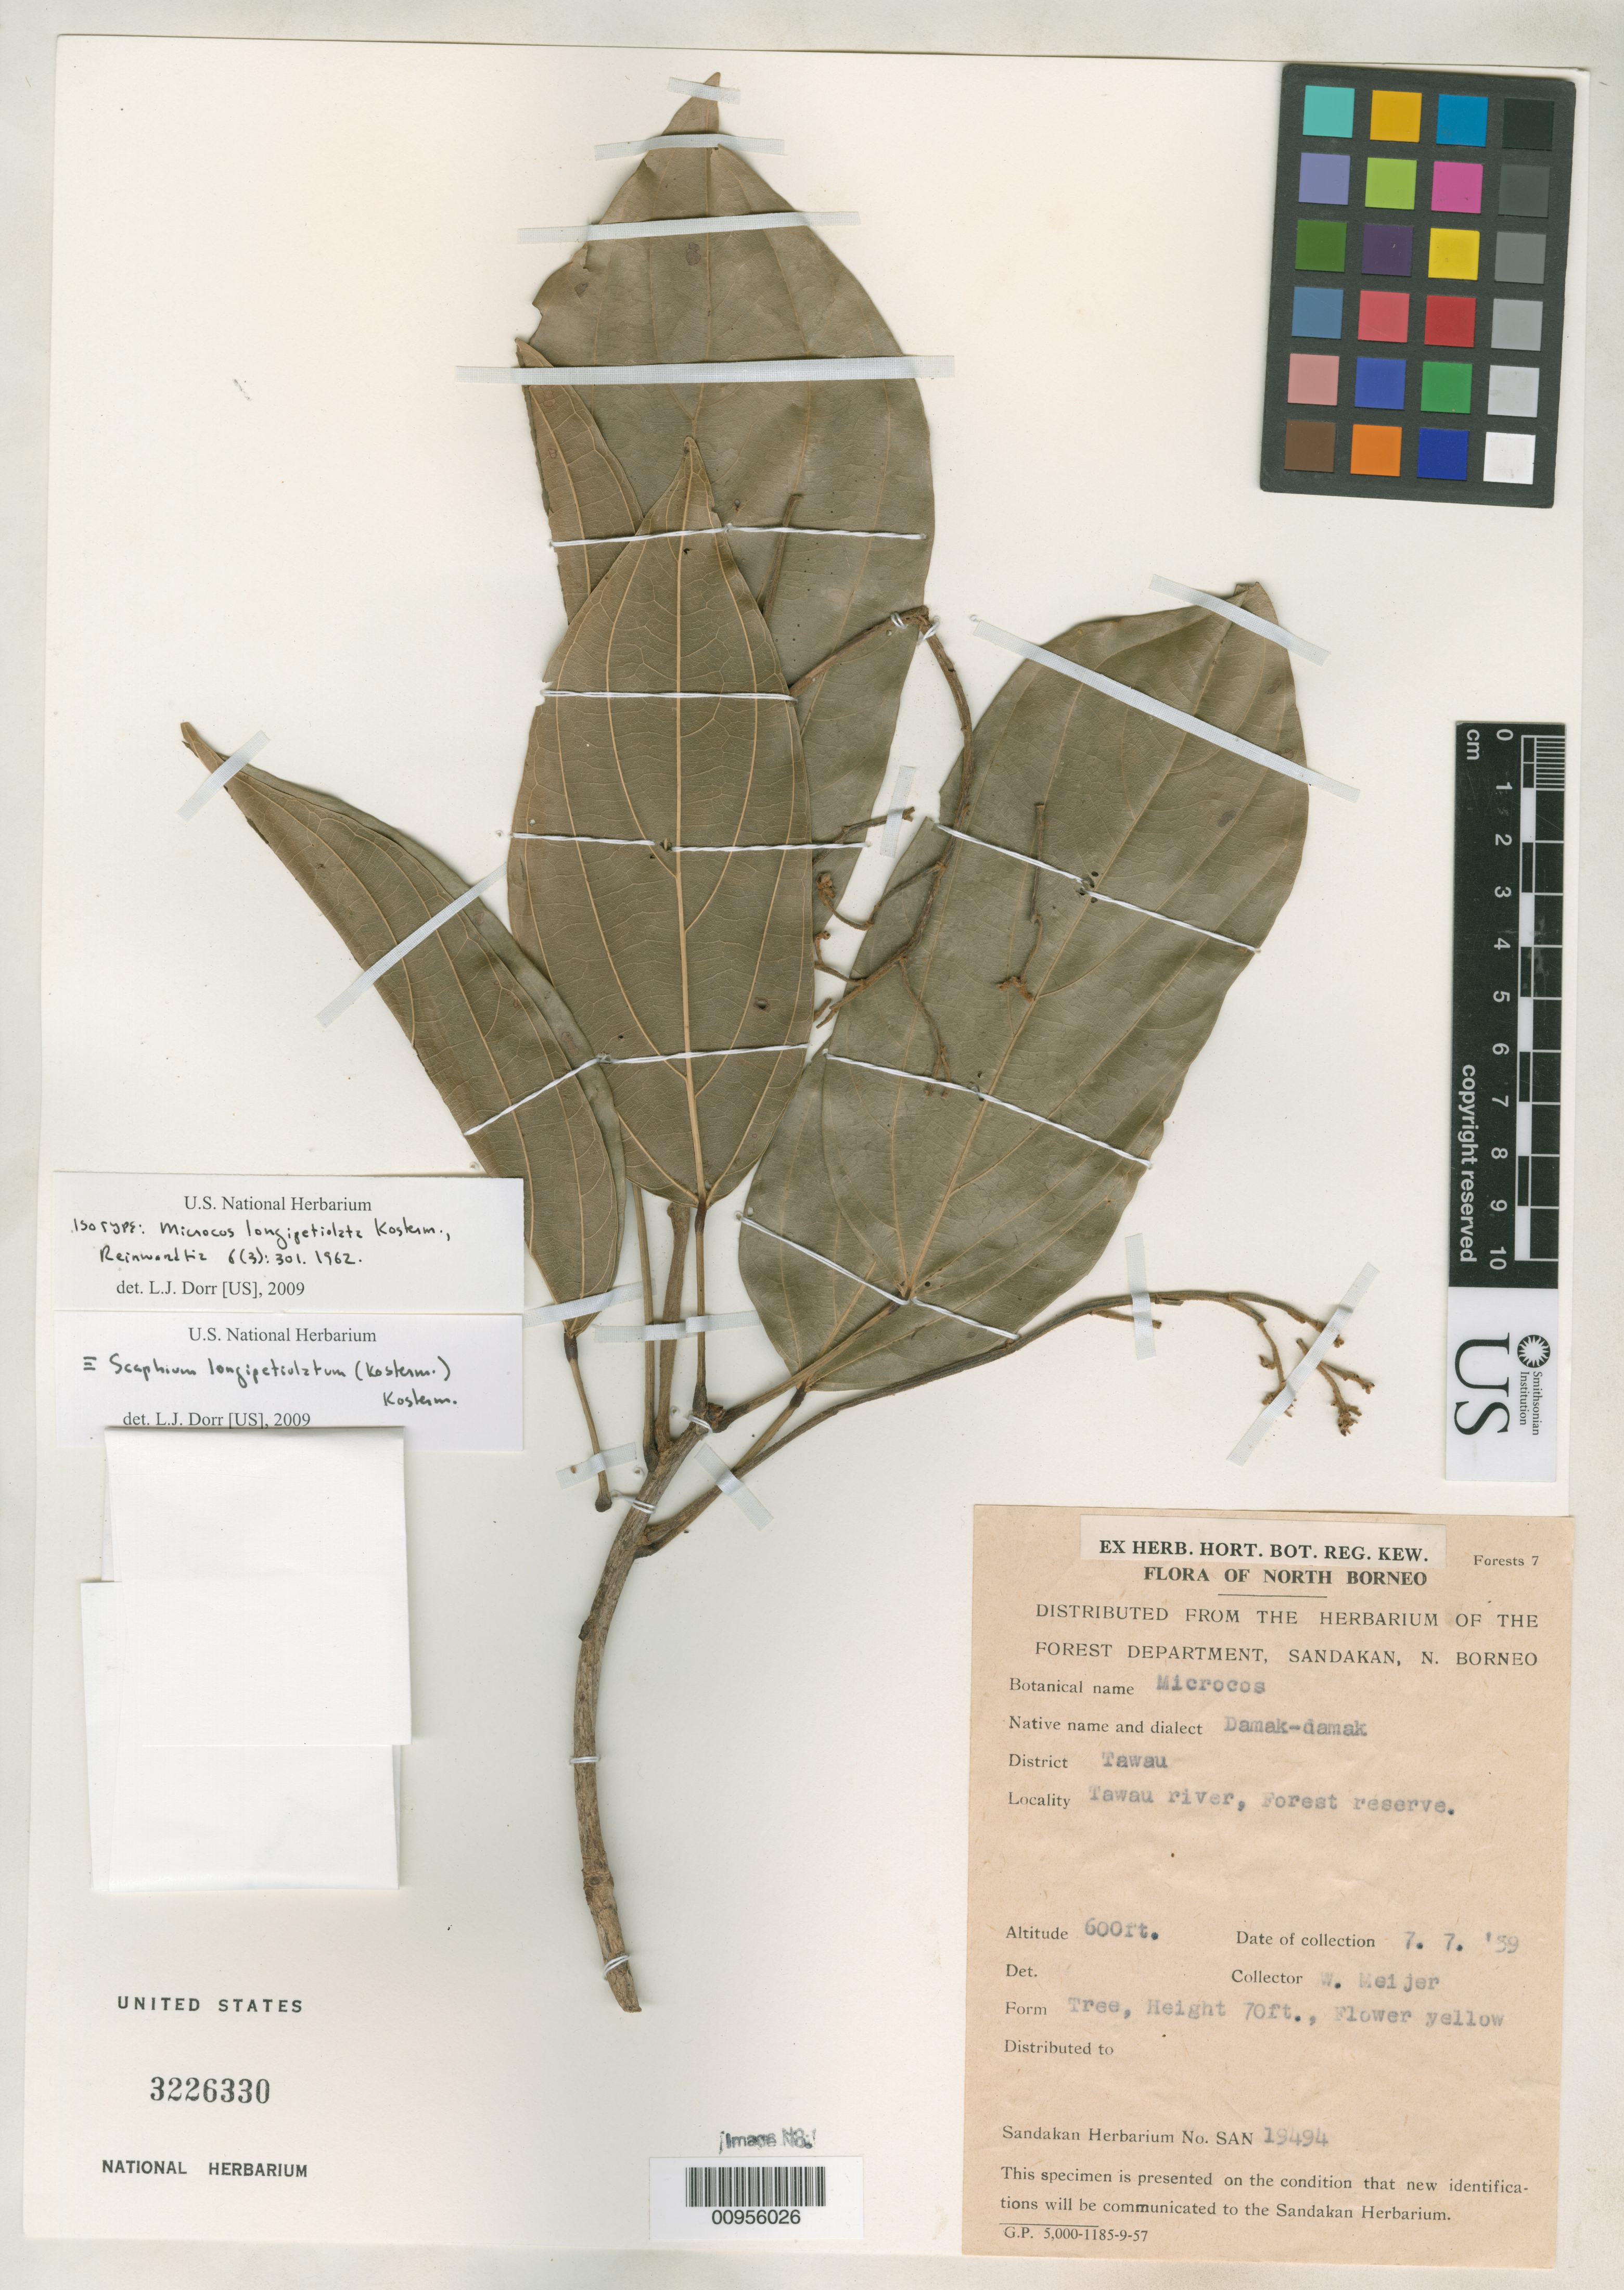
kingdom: Plantae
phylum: Tracheophyta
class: Magnoliopsida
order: Malvales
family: Malvaceae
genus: Microcos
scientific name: Microcos longipetiolata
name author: Kosterm.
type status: Isotype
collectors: W. Meijer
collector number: SAN 19494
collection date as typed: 07 Jul 1959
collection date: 1959-07-07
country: Malaysia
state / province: Sabah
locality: North Borneo, District Tawau, Tawau river, forest reserve.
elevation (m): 183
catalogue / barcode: US 3226330